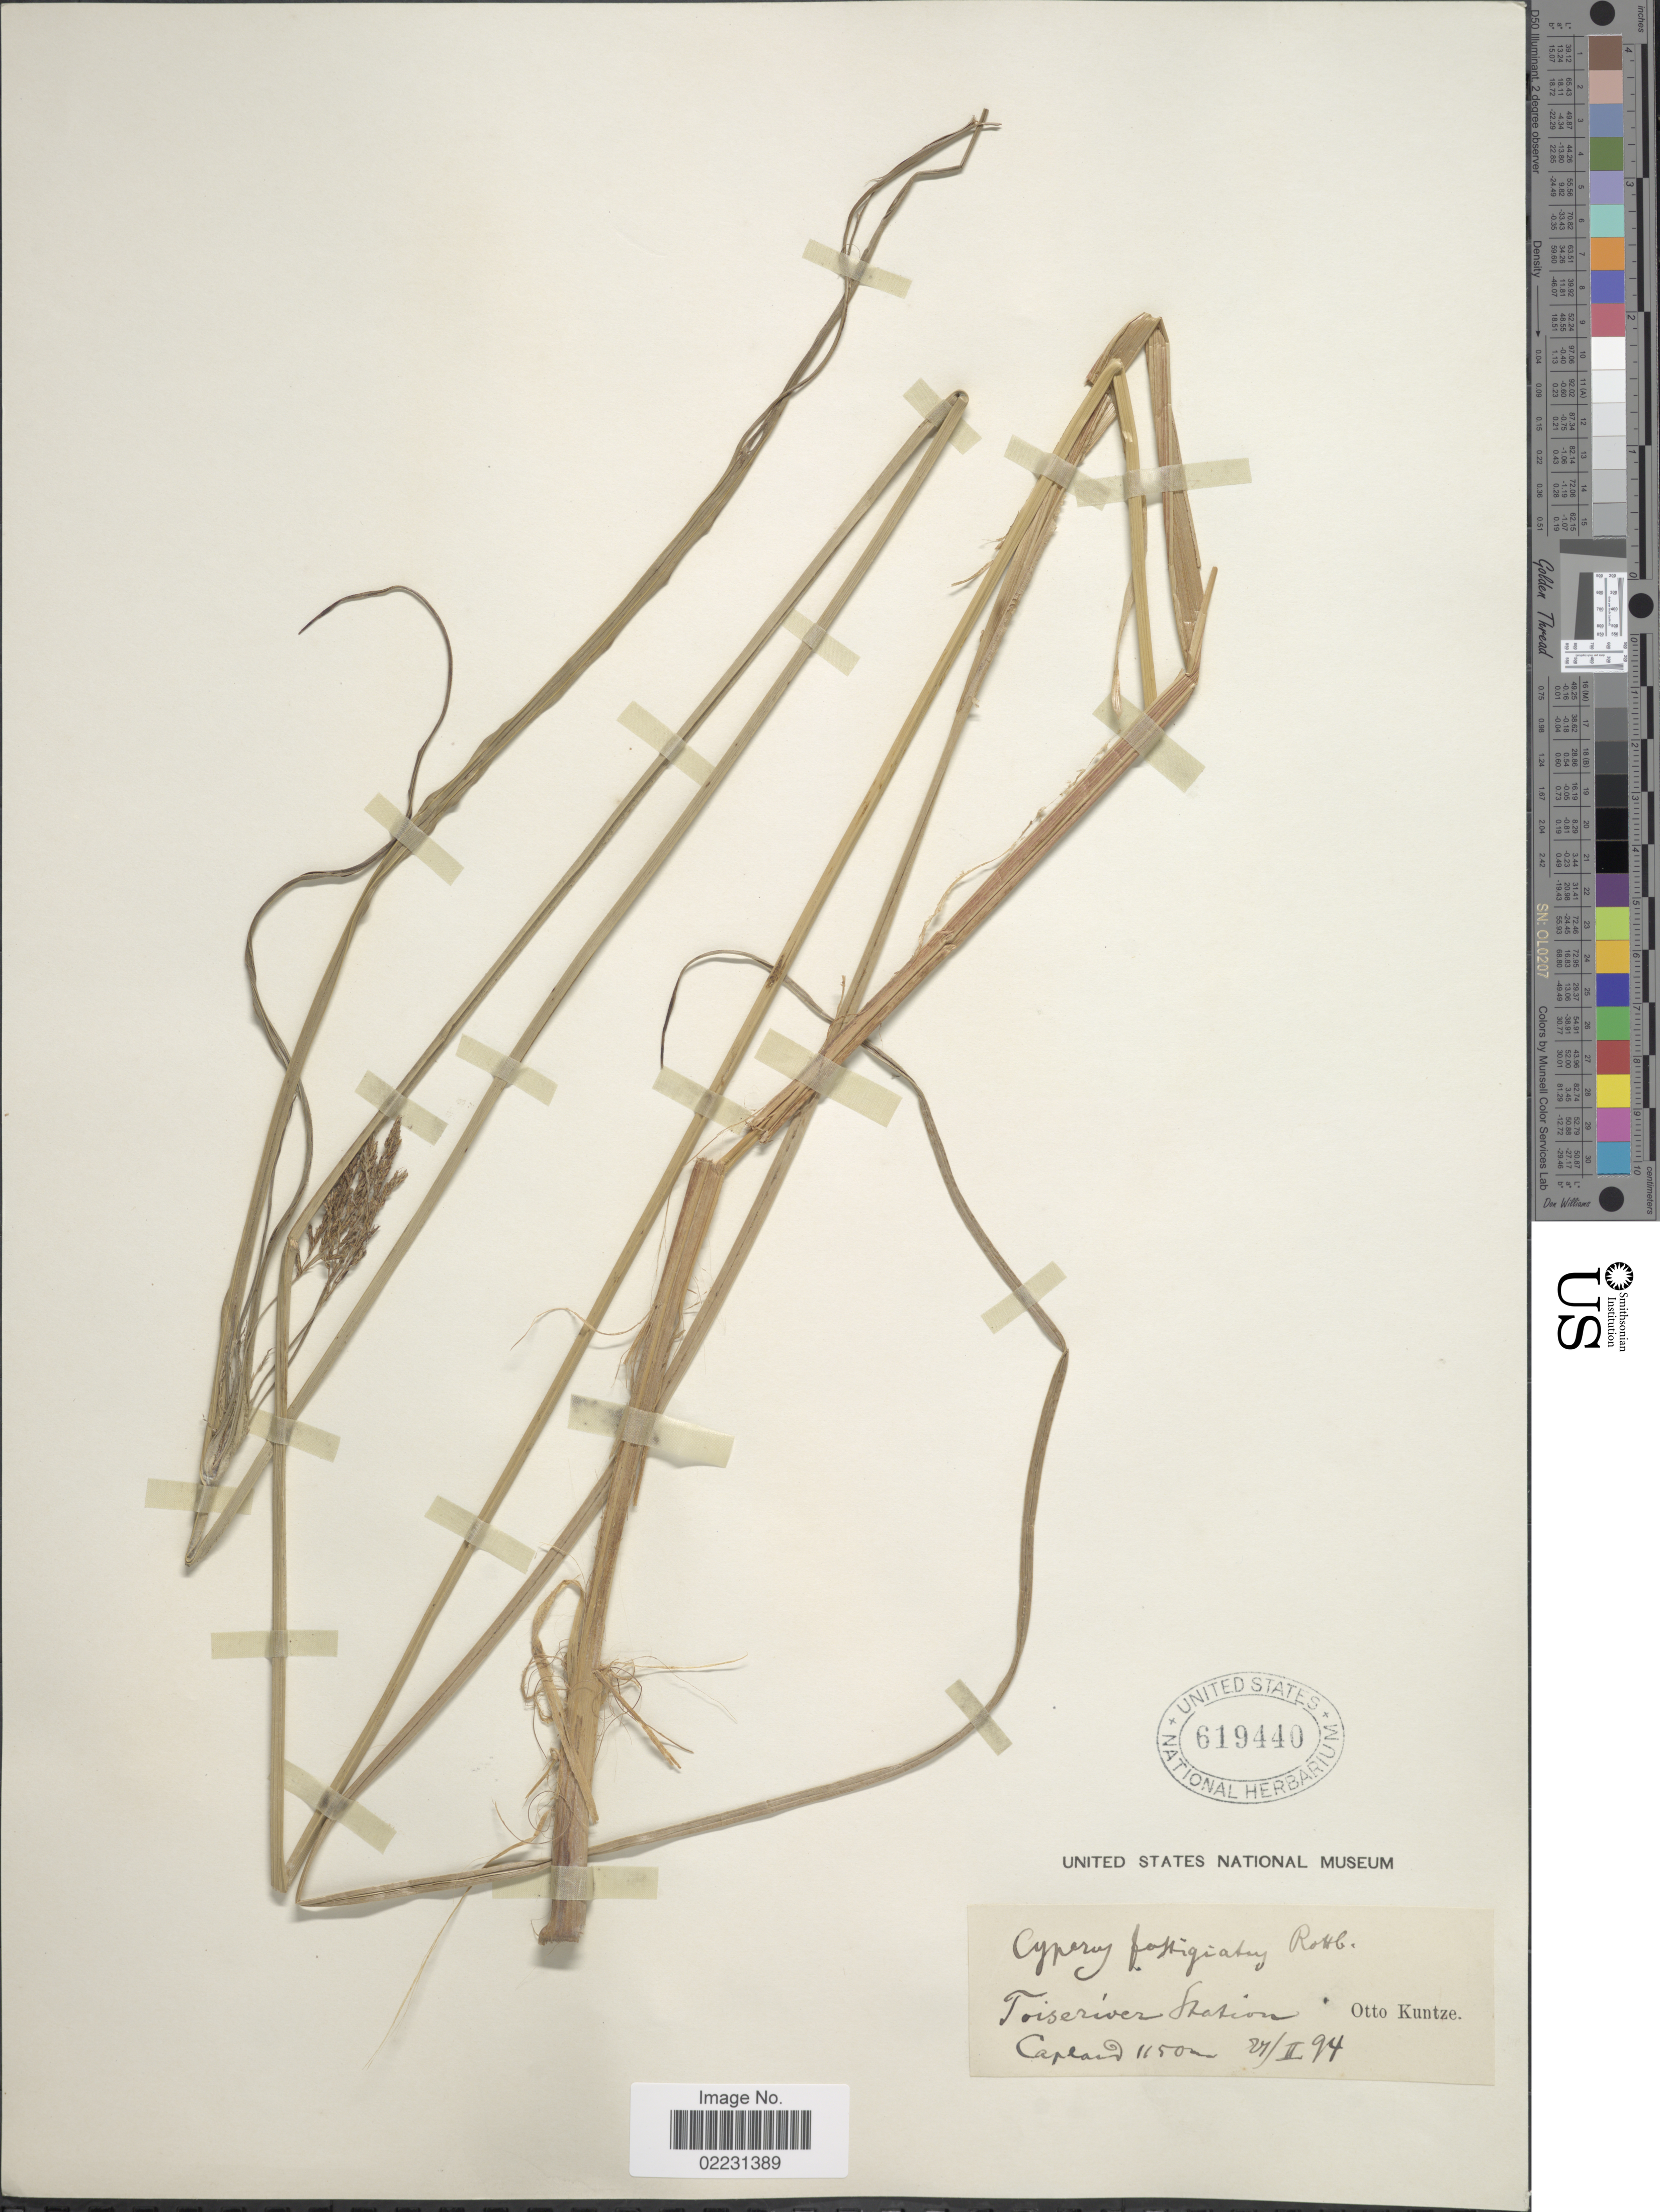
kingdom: Plantae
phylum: Tracheophyta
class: Liliopsida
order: Poales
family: Cyperaceae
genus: Cyperus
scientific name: Cyperus fastigiatus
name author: Rottb.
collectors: C.E.O. Kuntze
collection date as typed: Transcribed d/m/y: 27/2/94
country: South Africa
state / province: Eastern Cape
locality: Toise river Station, Capland.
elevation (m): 1150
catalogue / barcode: US 619440